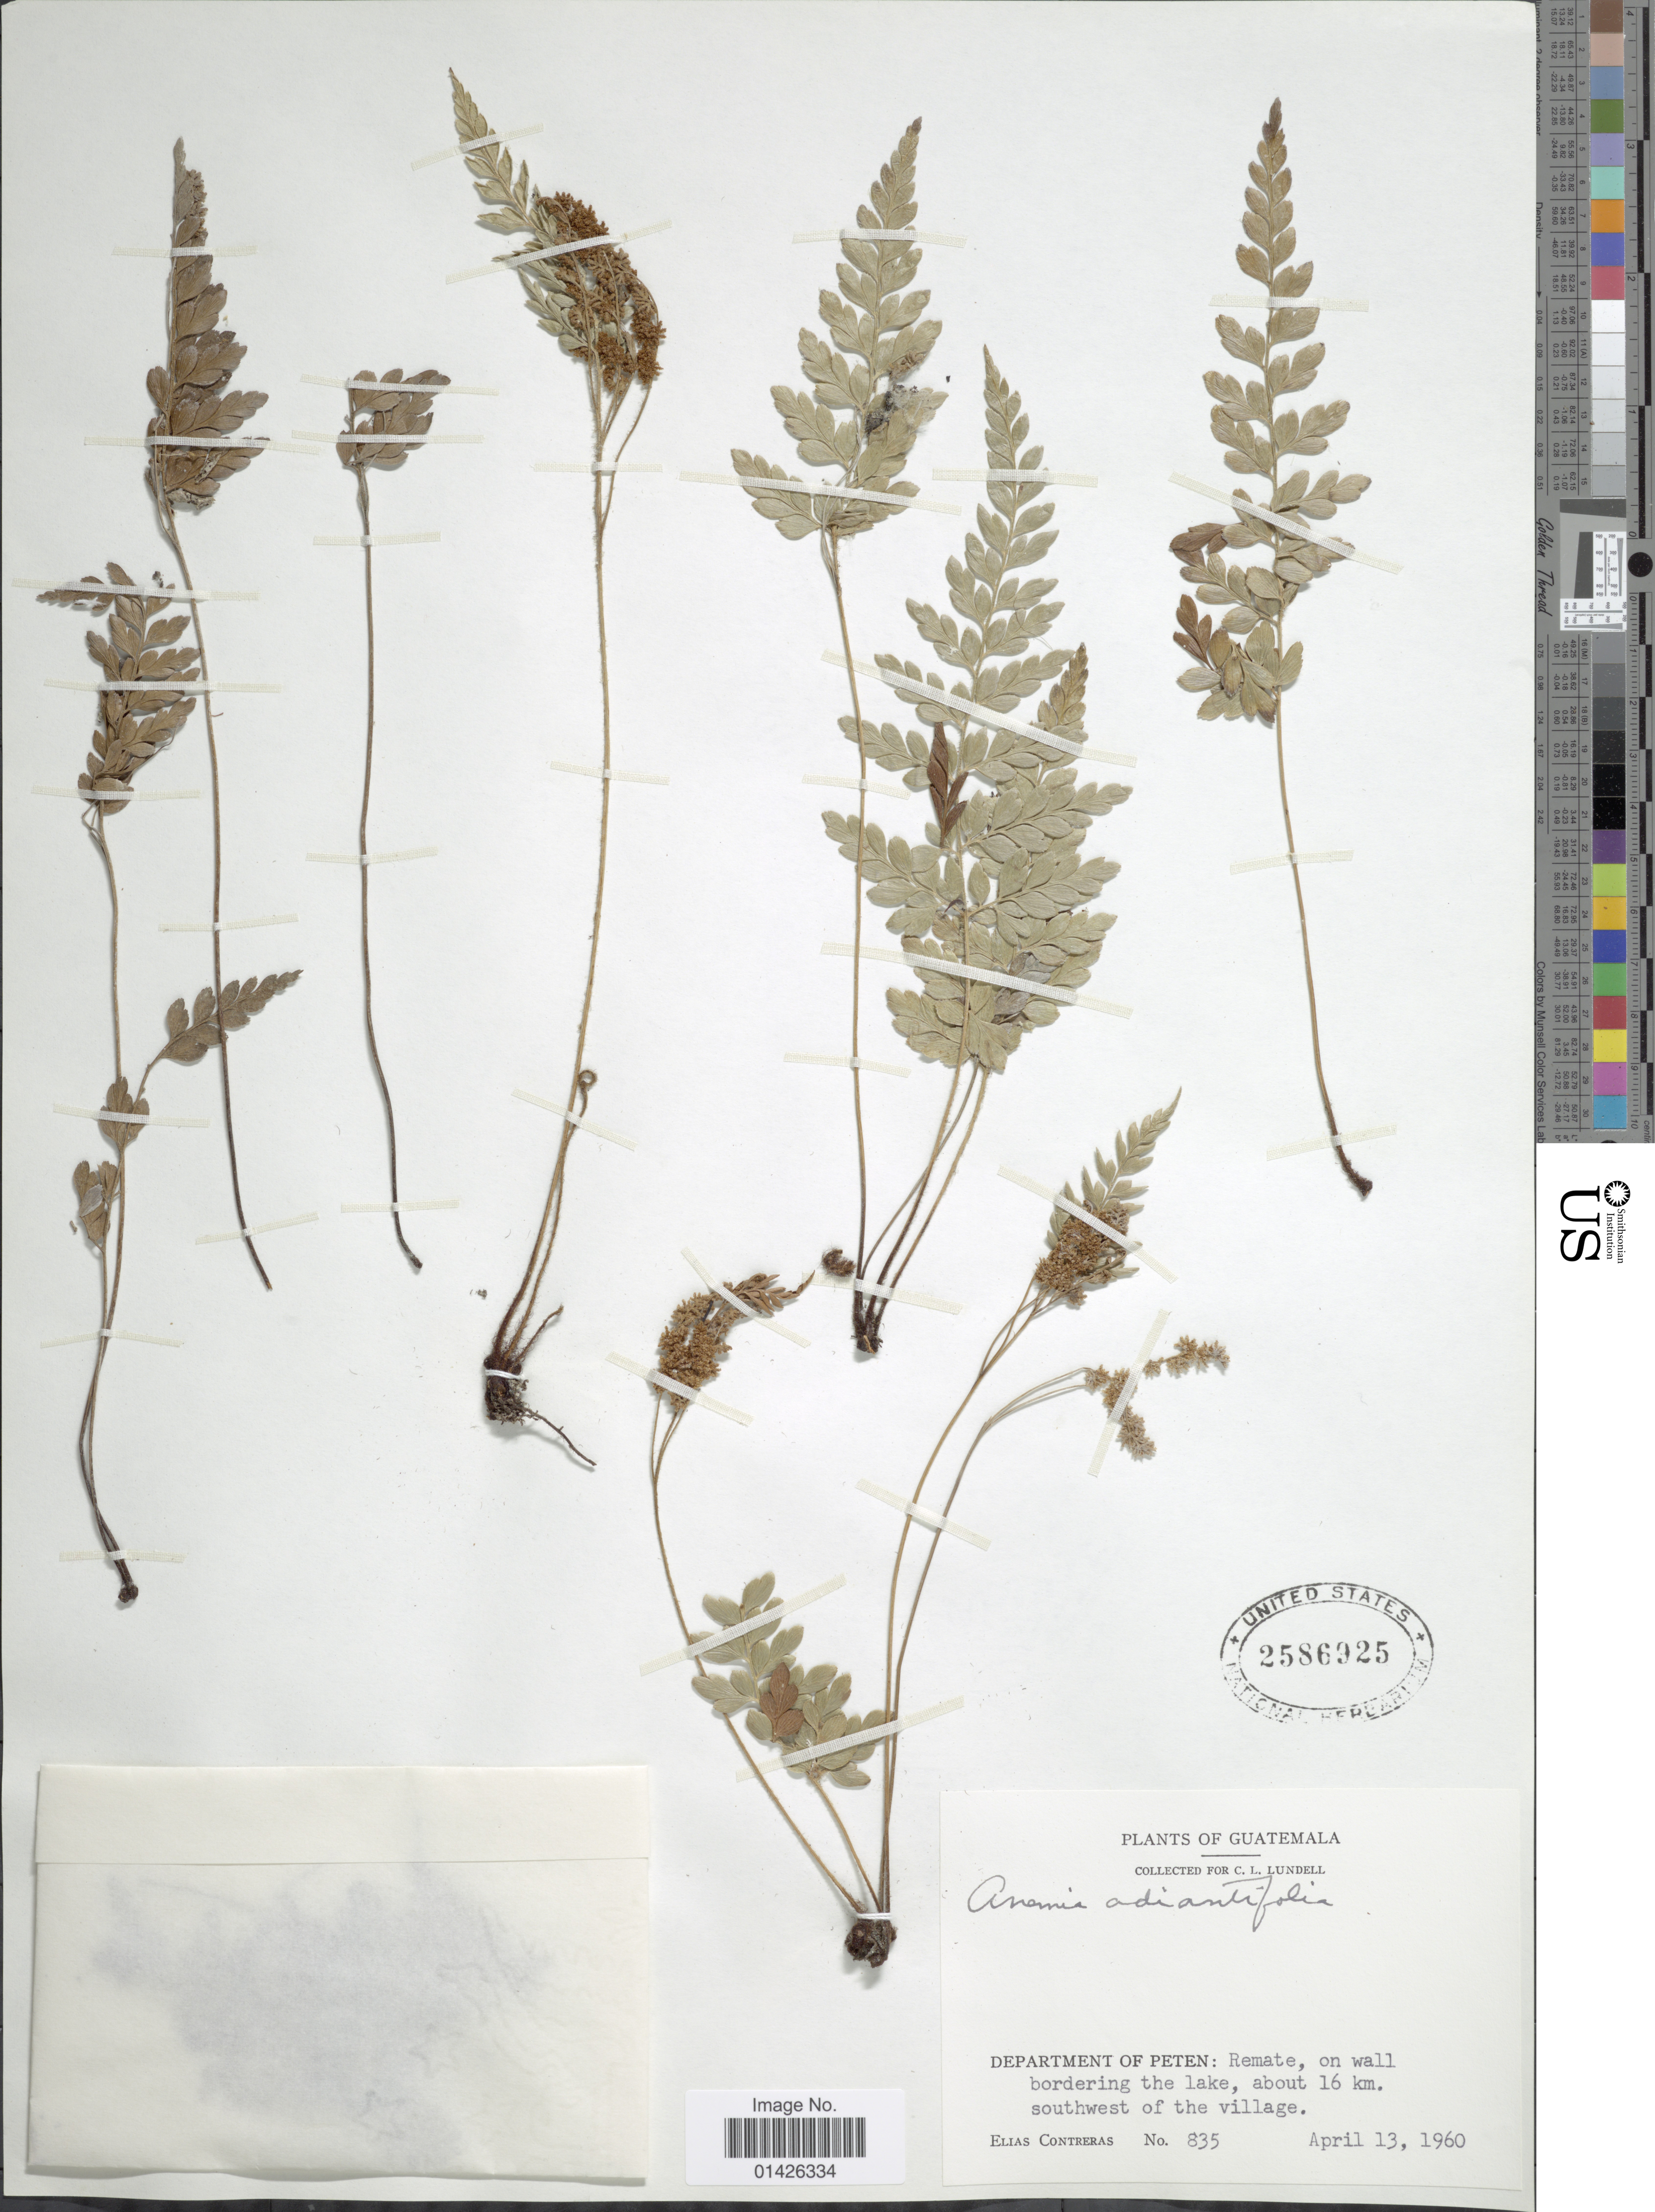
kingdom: Plantae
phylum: Tracheophyta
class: Polypodiopsida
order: Schizaeales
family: Anemiaceae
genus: Anemia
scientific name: Anemia adiantifolia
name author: (L.) Sw.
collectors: E. Contreras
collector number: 835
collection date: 1960-04-13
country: Guatemala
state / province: El Petén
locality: Department of Peten: Remate, on wall bordering the lake, about 16 km southwest of the village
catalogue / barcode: US 2586925